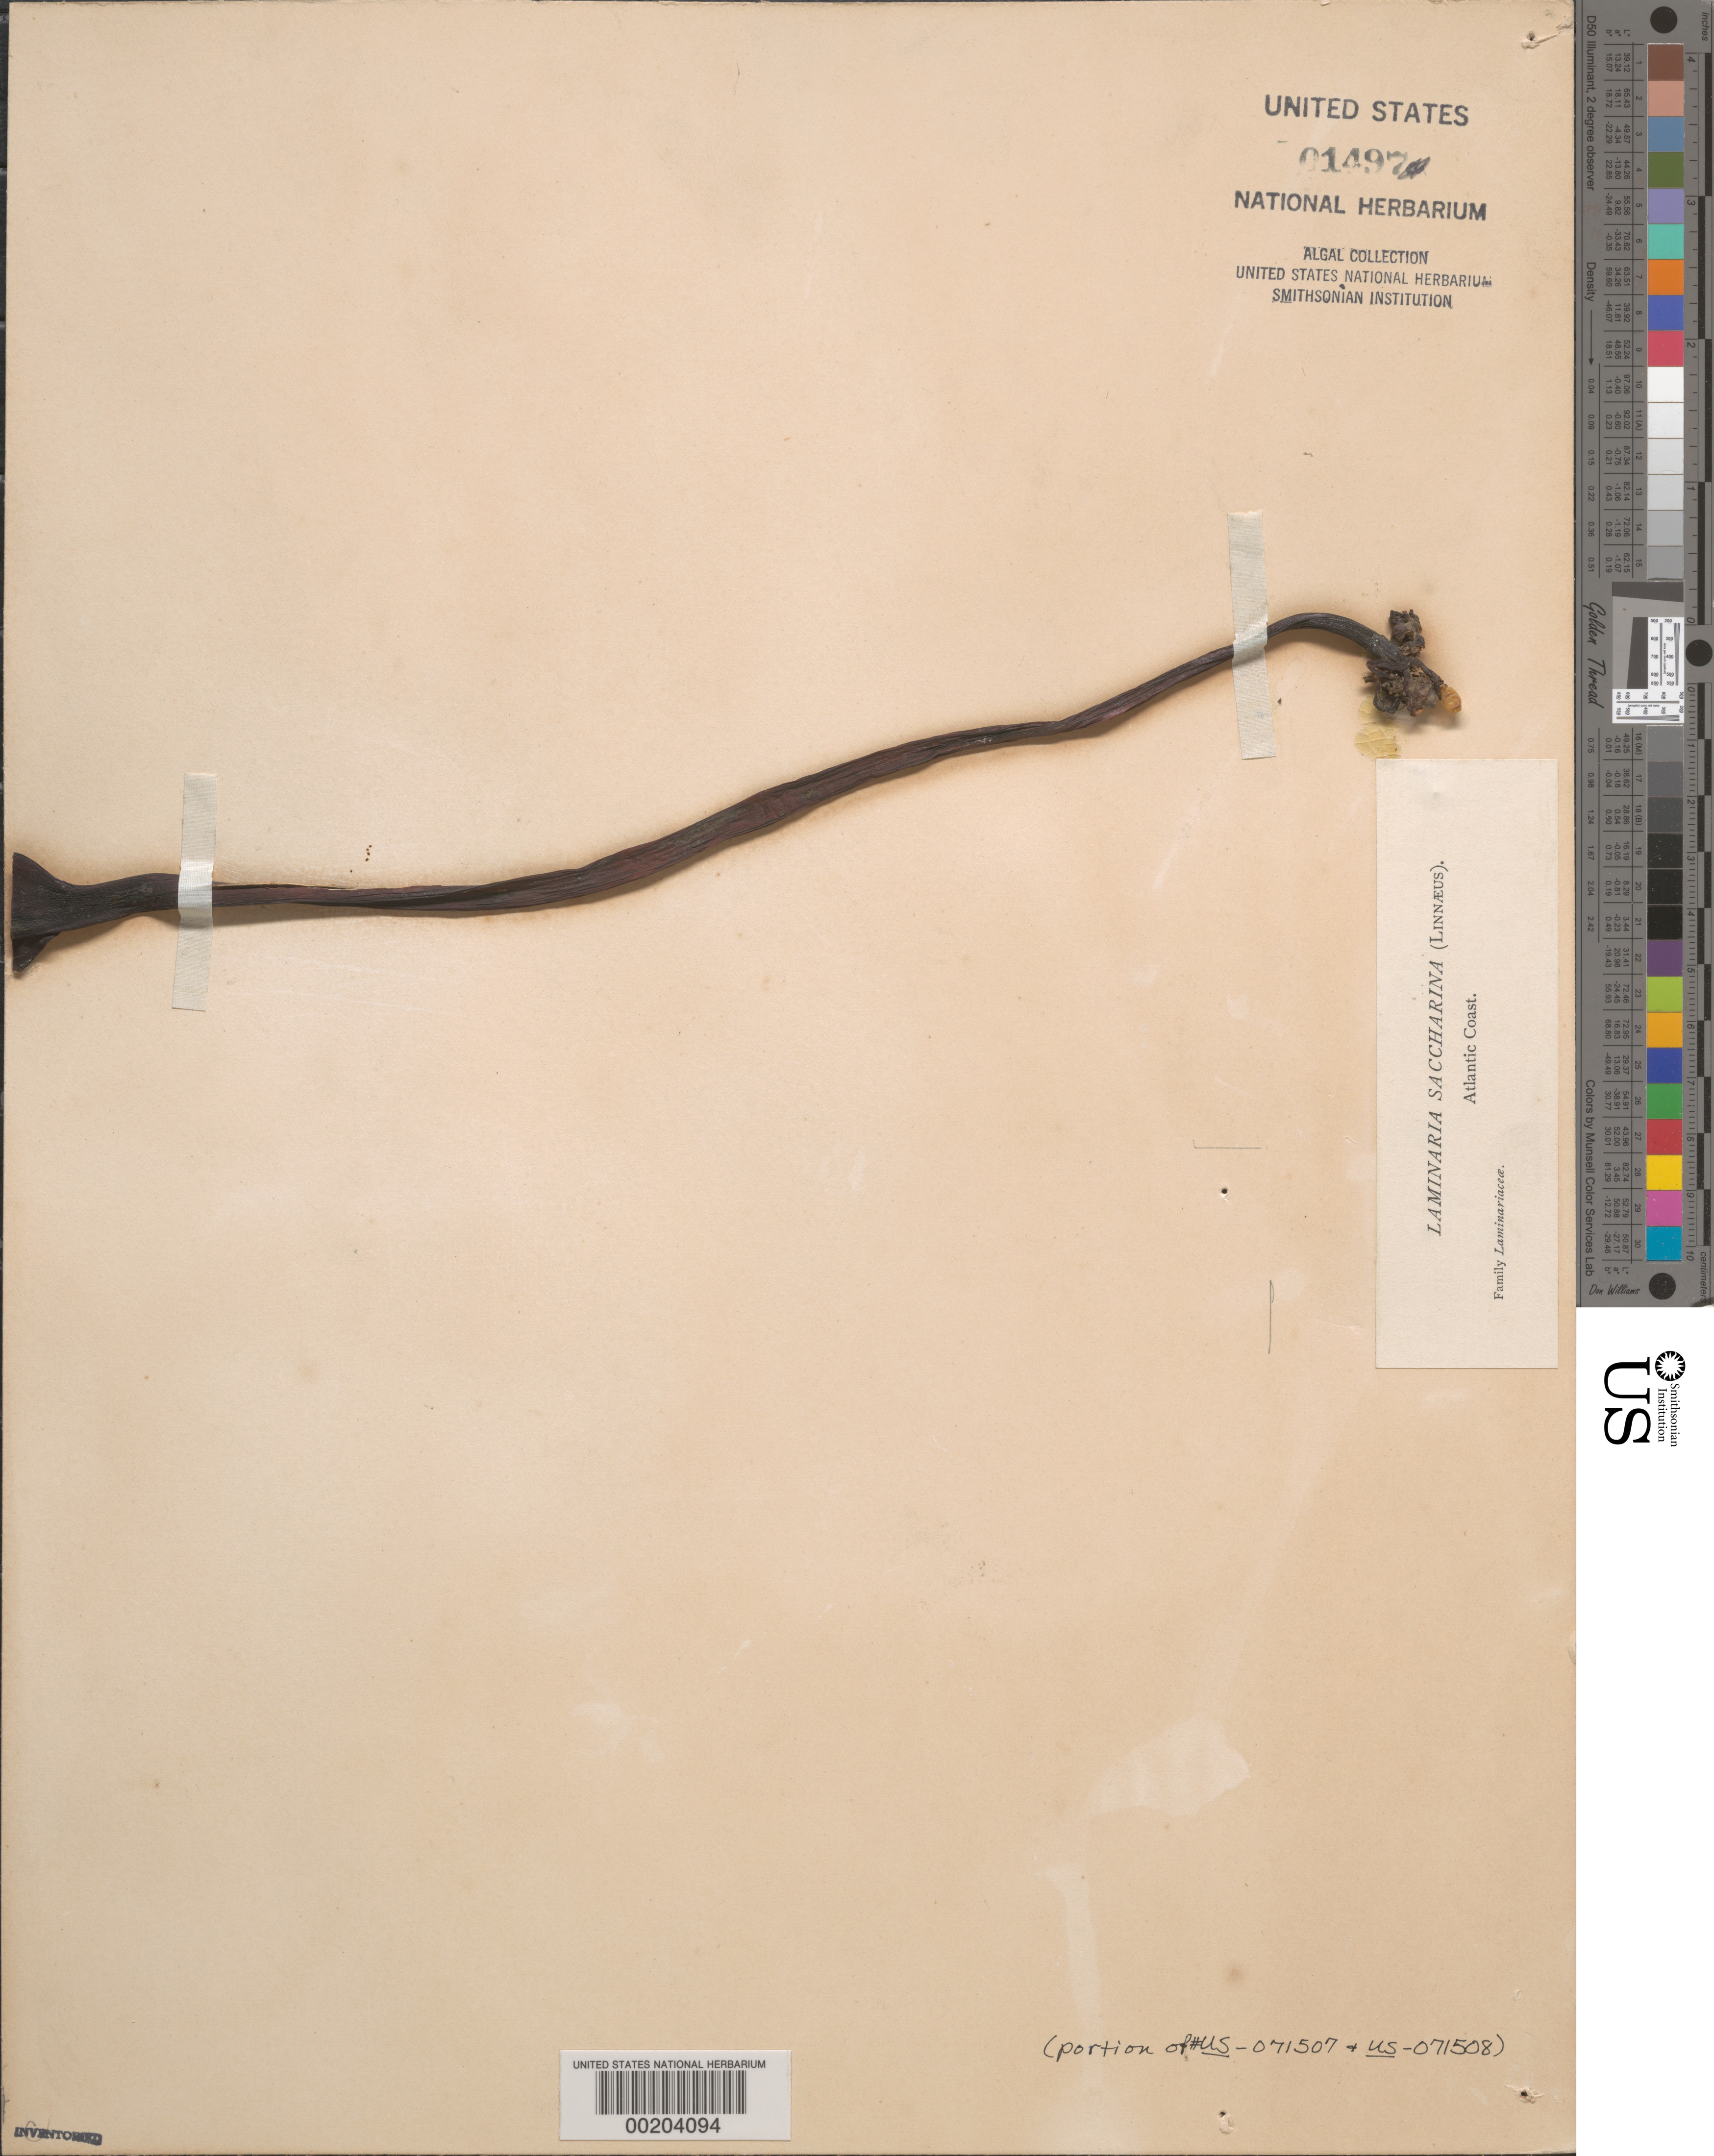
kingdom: Chromista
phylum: Ochrophyta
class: Phaeophyceae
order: Laminariales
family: Laminariaceae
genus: Saccharina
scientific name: Saccharina latissima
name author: C.E. Lane et al.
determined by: Algae name updating Project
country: United States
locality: Atlantic coast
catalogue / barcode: US 1497